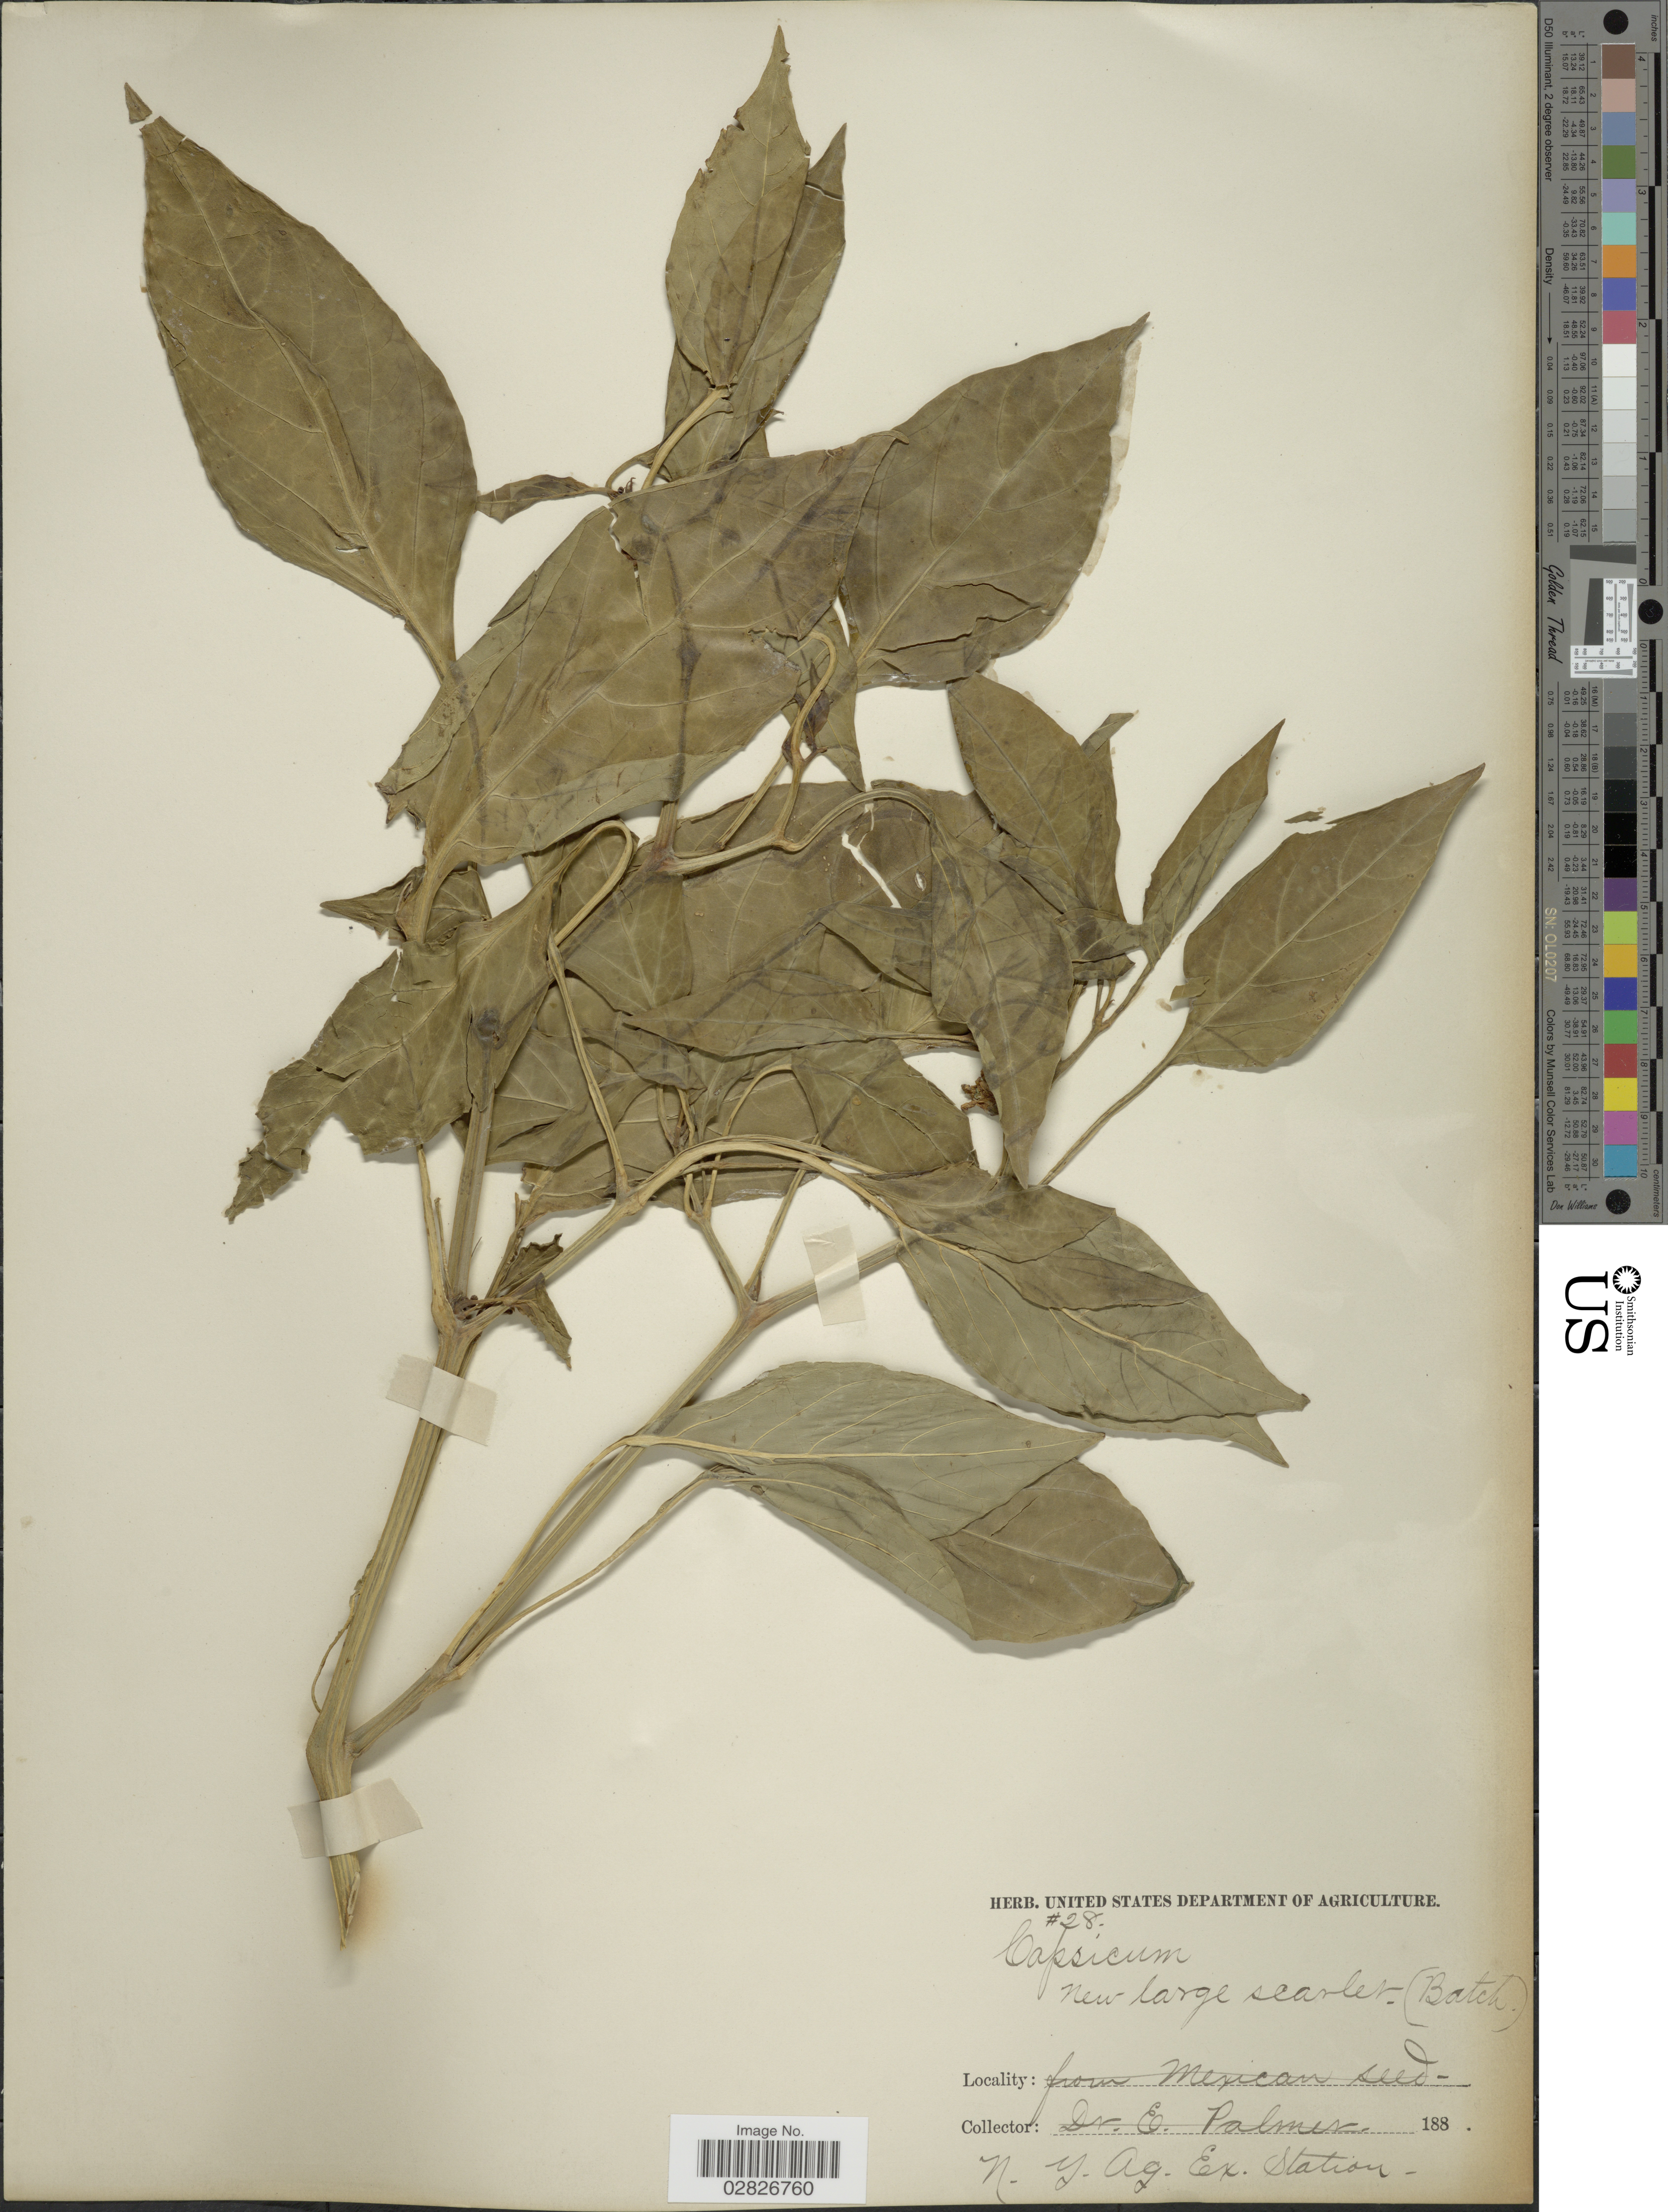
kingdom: Plantae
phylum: Tracheophyta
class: Magnoliopsida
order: Solanales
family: Solanaceae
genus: Capsicum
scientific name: Capsicum sp.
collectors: Facchini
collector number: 28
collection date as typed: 188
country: United States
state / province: New York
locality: N.Y. Ag. Ex. Station.